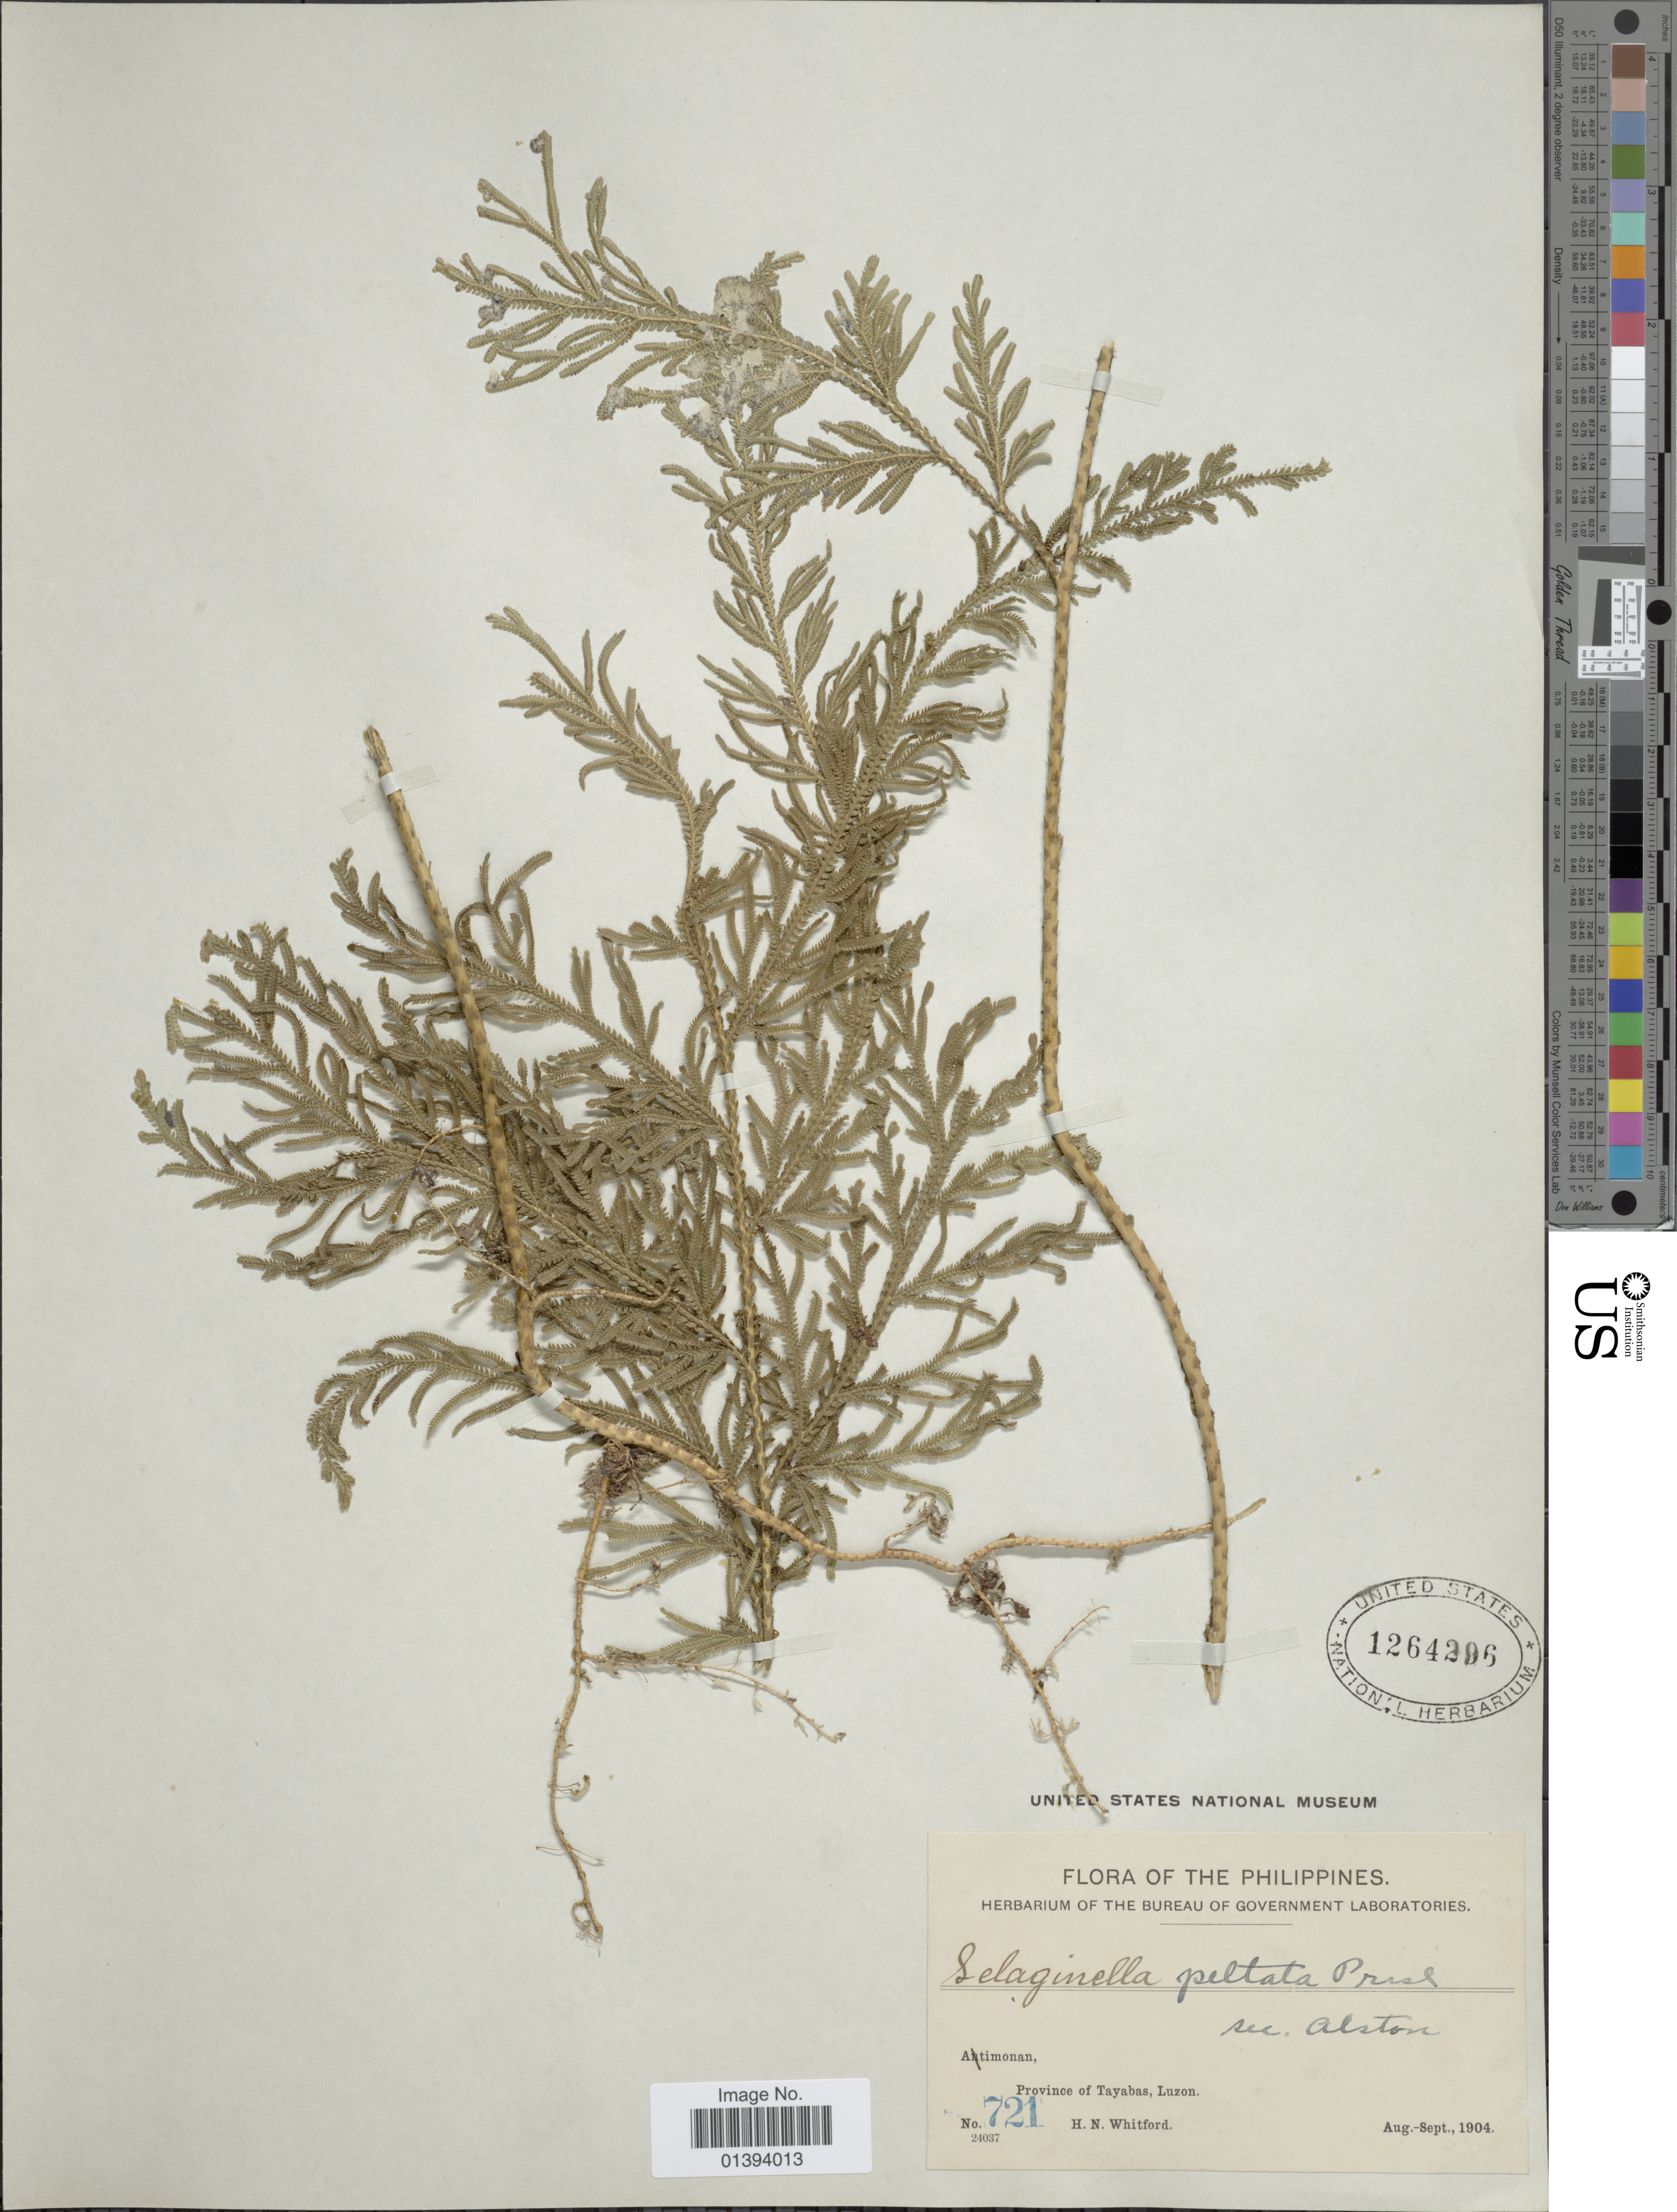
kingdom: Plantae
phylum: Tracheophyta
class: Lycopodiopsida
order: Selaginellales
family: Selaginellaceae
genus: Selaginella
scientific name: Selaginella peltata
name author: C. Presl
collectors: H. N. Whitford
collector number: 721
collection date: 1904-08/1904-09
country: Philippines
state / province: Central Luzon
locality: Atimonan, Province of Tayabas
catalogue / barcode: US 1264296